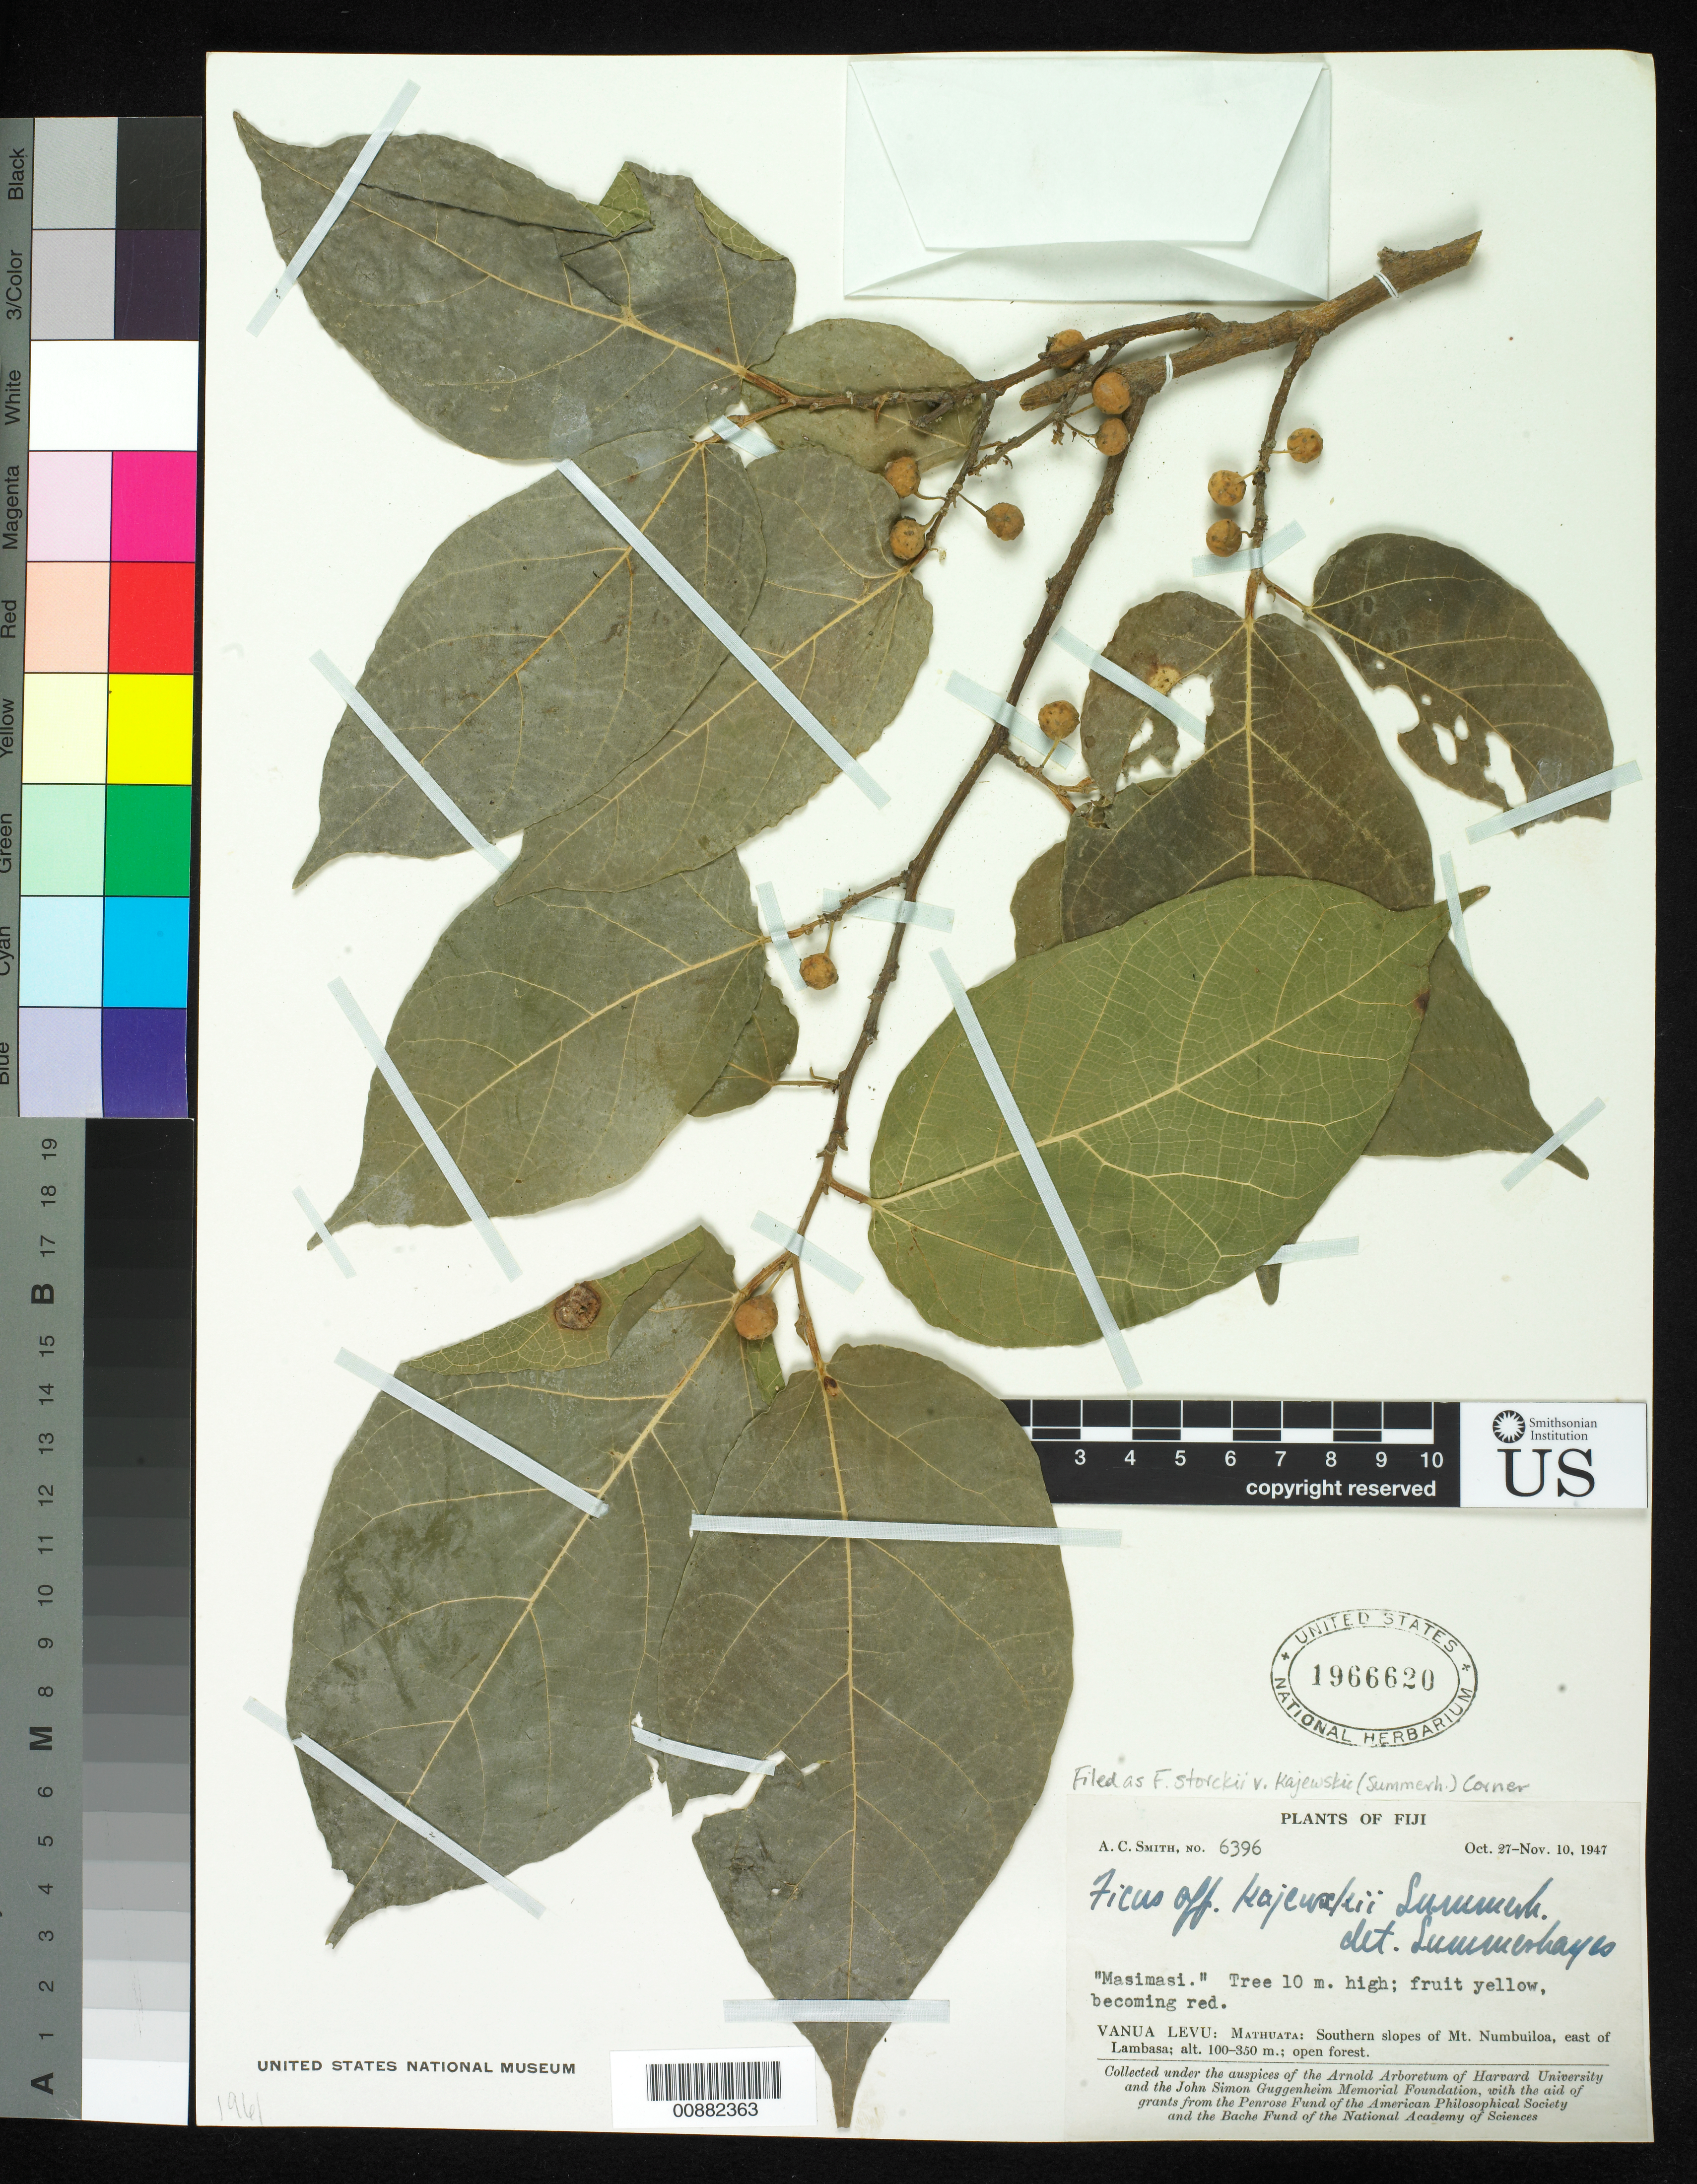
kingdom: Plantae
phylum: Tracheophyta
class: Magnoliopsida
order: Rosales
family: Moraceae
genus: Ficus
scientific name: Ficus storckii var. kajewskii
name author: Seem.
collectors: A. C. Smith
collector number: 6396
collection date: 1947-10-27/1947-11-10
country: Fiji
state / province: Northern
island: Vanua Levu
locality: Mathuata: Southern slopes of Mt. Numbuiloa, E of Lambasa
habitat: Open forest.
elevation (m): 100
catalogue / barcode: US 1996620